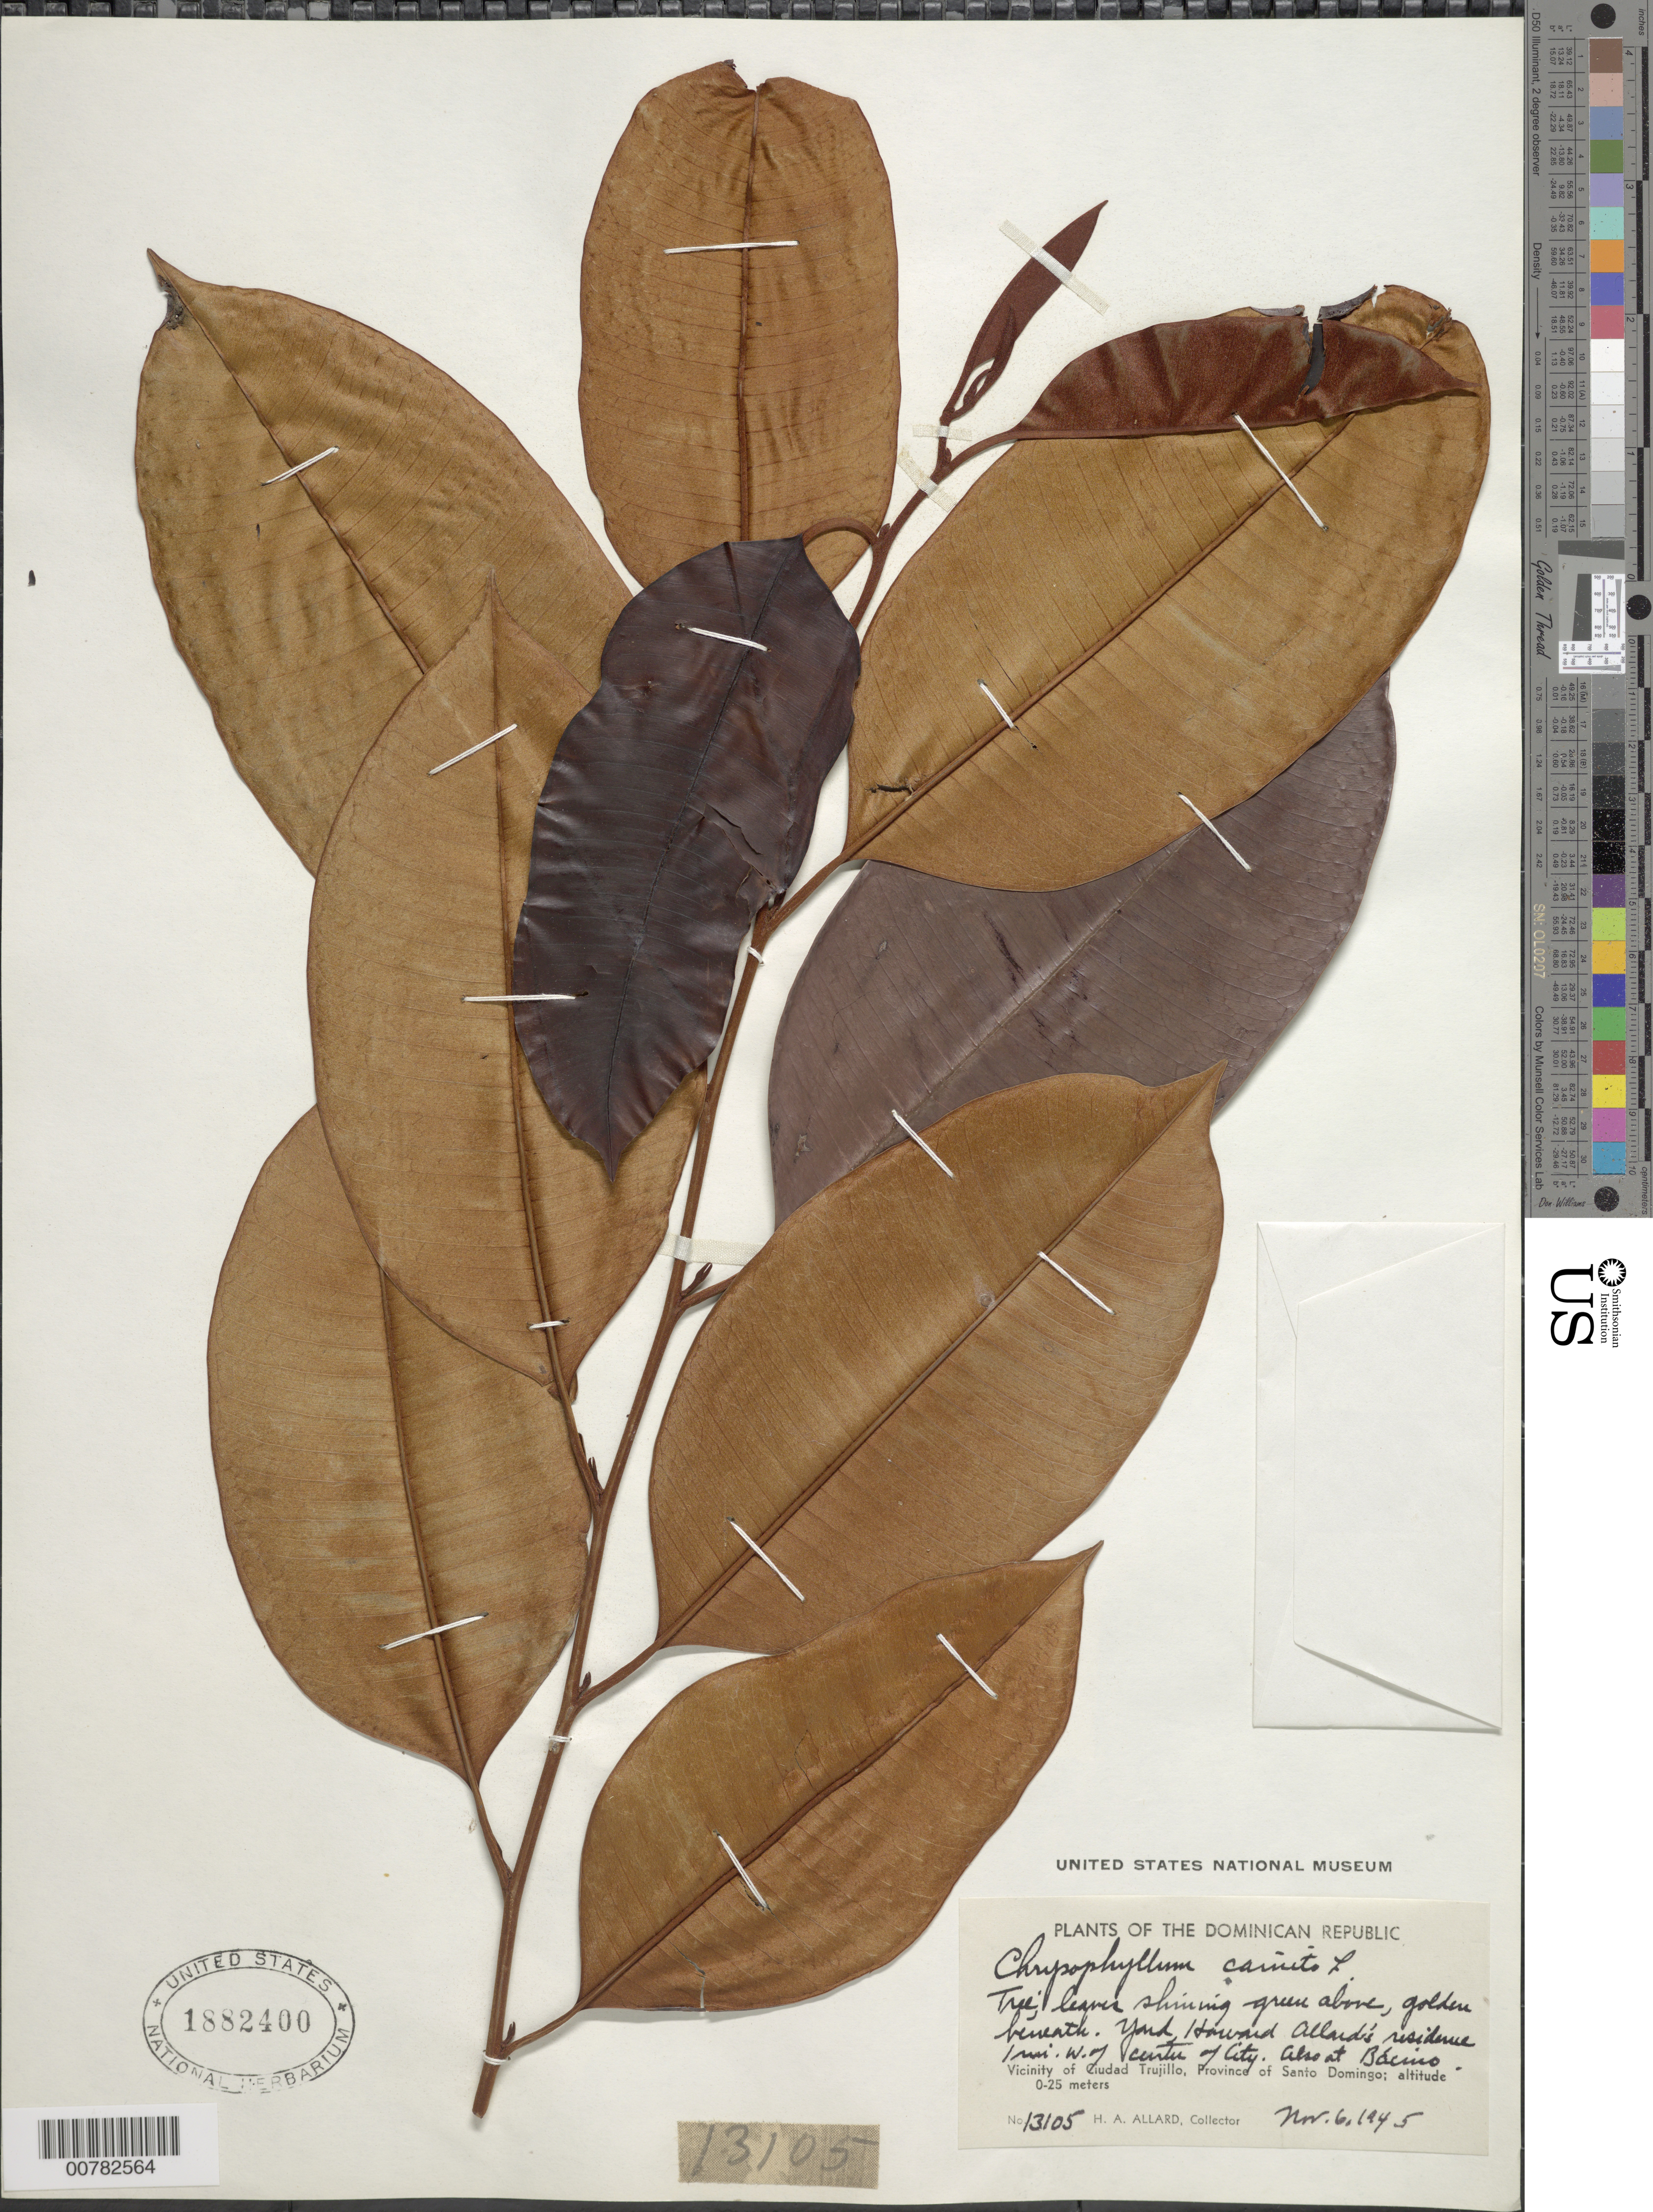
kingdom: Plantae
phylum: Tracheophyta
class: Magnoliopsida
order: Ericales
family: Sapotaceae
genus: Chrysophyllum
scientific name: Chrysophyllum cainito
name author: L.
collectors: H. A. Allard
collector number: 13105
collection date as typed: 06 Nov 1945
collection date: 1945-11-06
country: Dominican Republic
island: Hispaniola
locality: Province of Santo Domingo, vicinity of Ciudad Trujillo, in Howard Allard's residence, 1 mile W of Center of City; also at Bácino.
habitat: Yard.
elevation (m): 0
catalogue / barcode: US 1882400